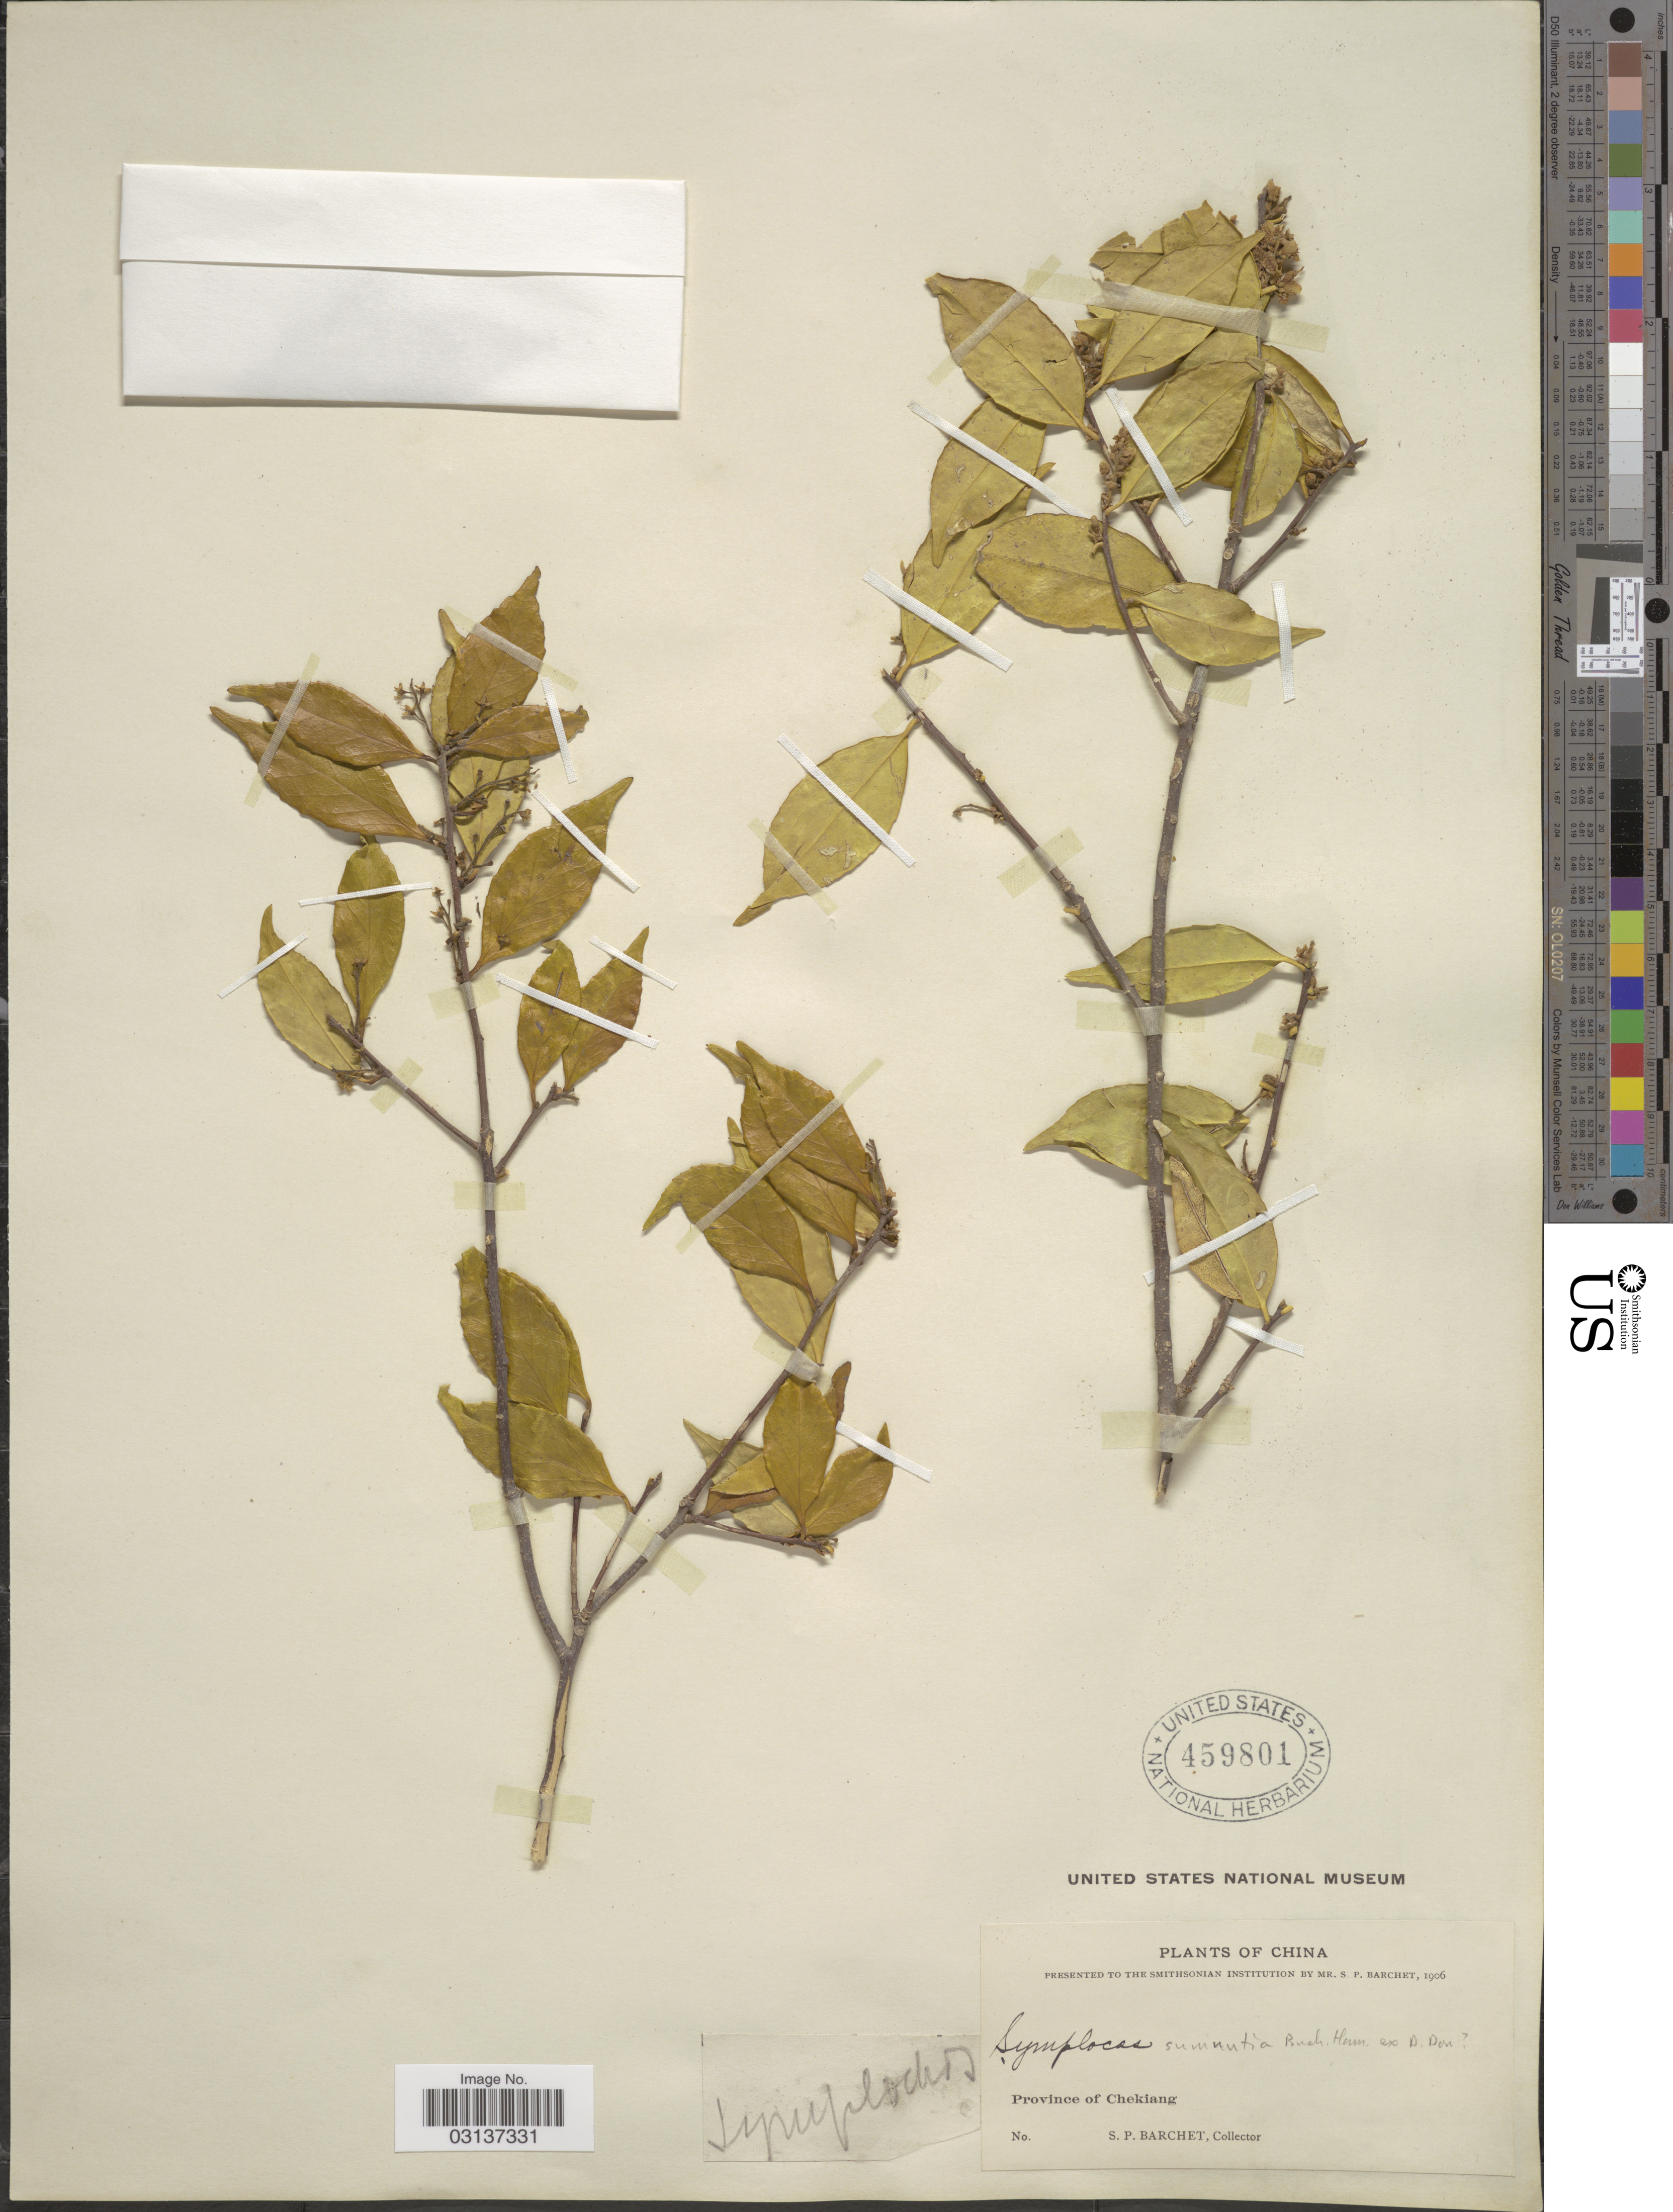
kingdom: Plantae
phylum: Tracheophyta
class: Magnoliopsida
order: Ericales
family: Symplocaceae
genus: Symplocos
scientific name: Symplocos sumuntia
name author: Buch.-Ham. ex D. Don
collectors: S. P. Barchet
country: China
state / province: Zhejiang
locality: Province of Chekiang.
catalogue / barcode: US 459801